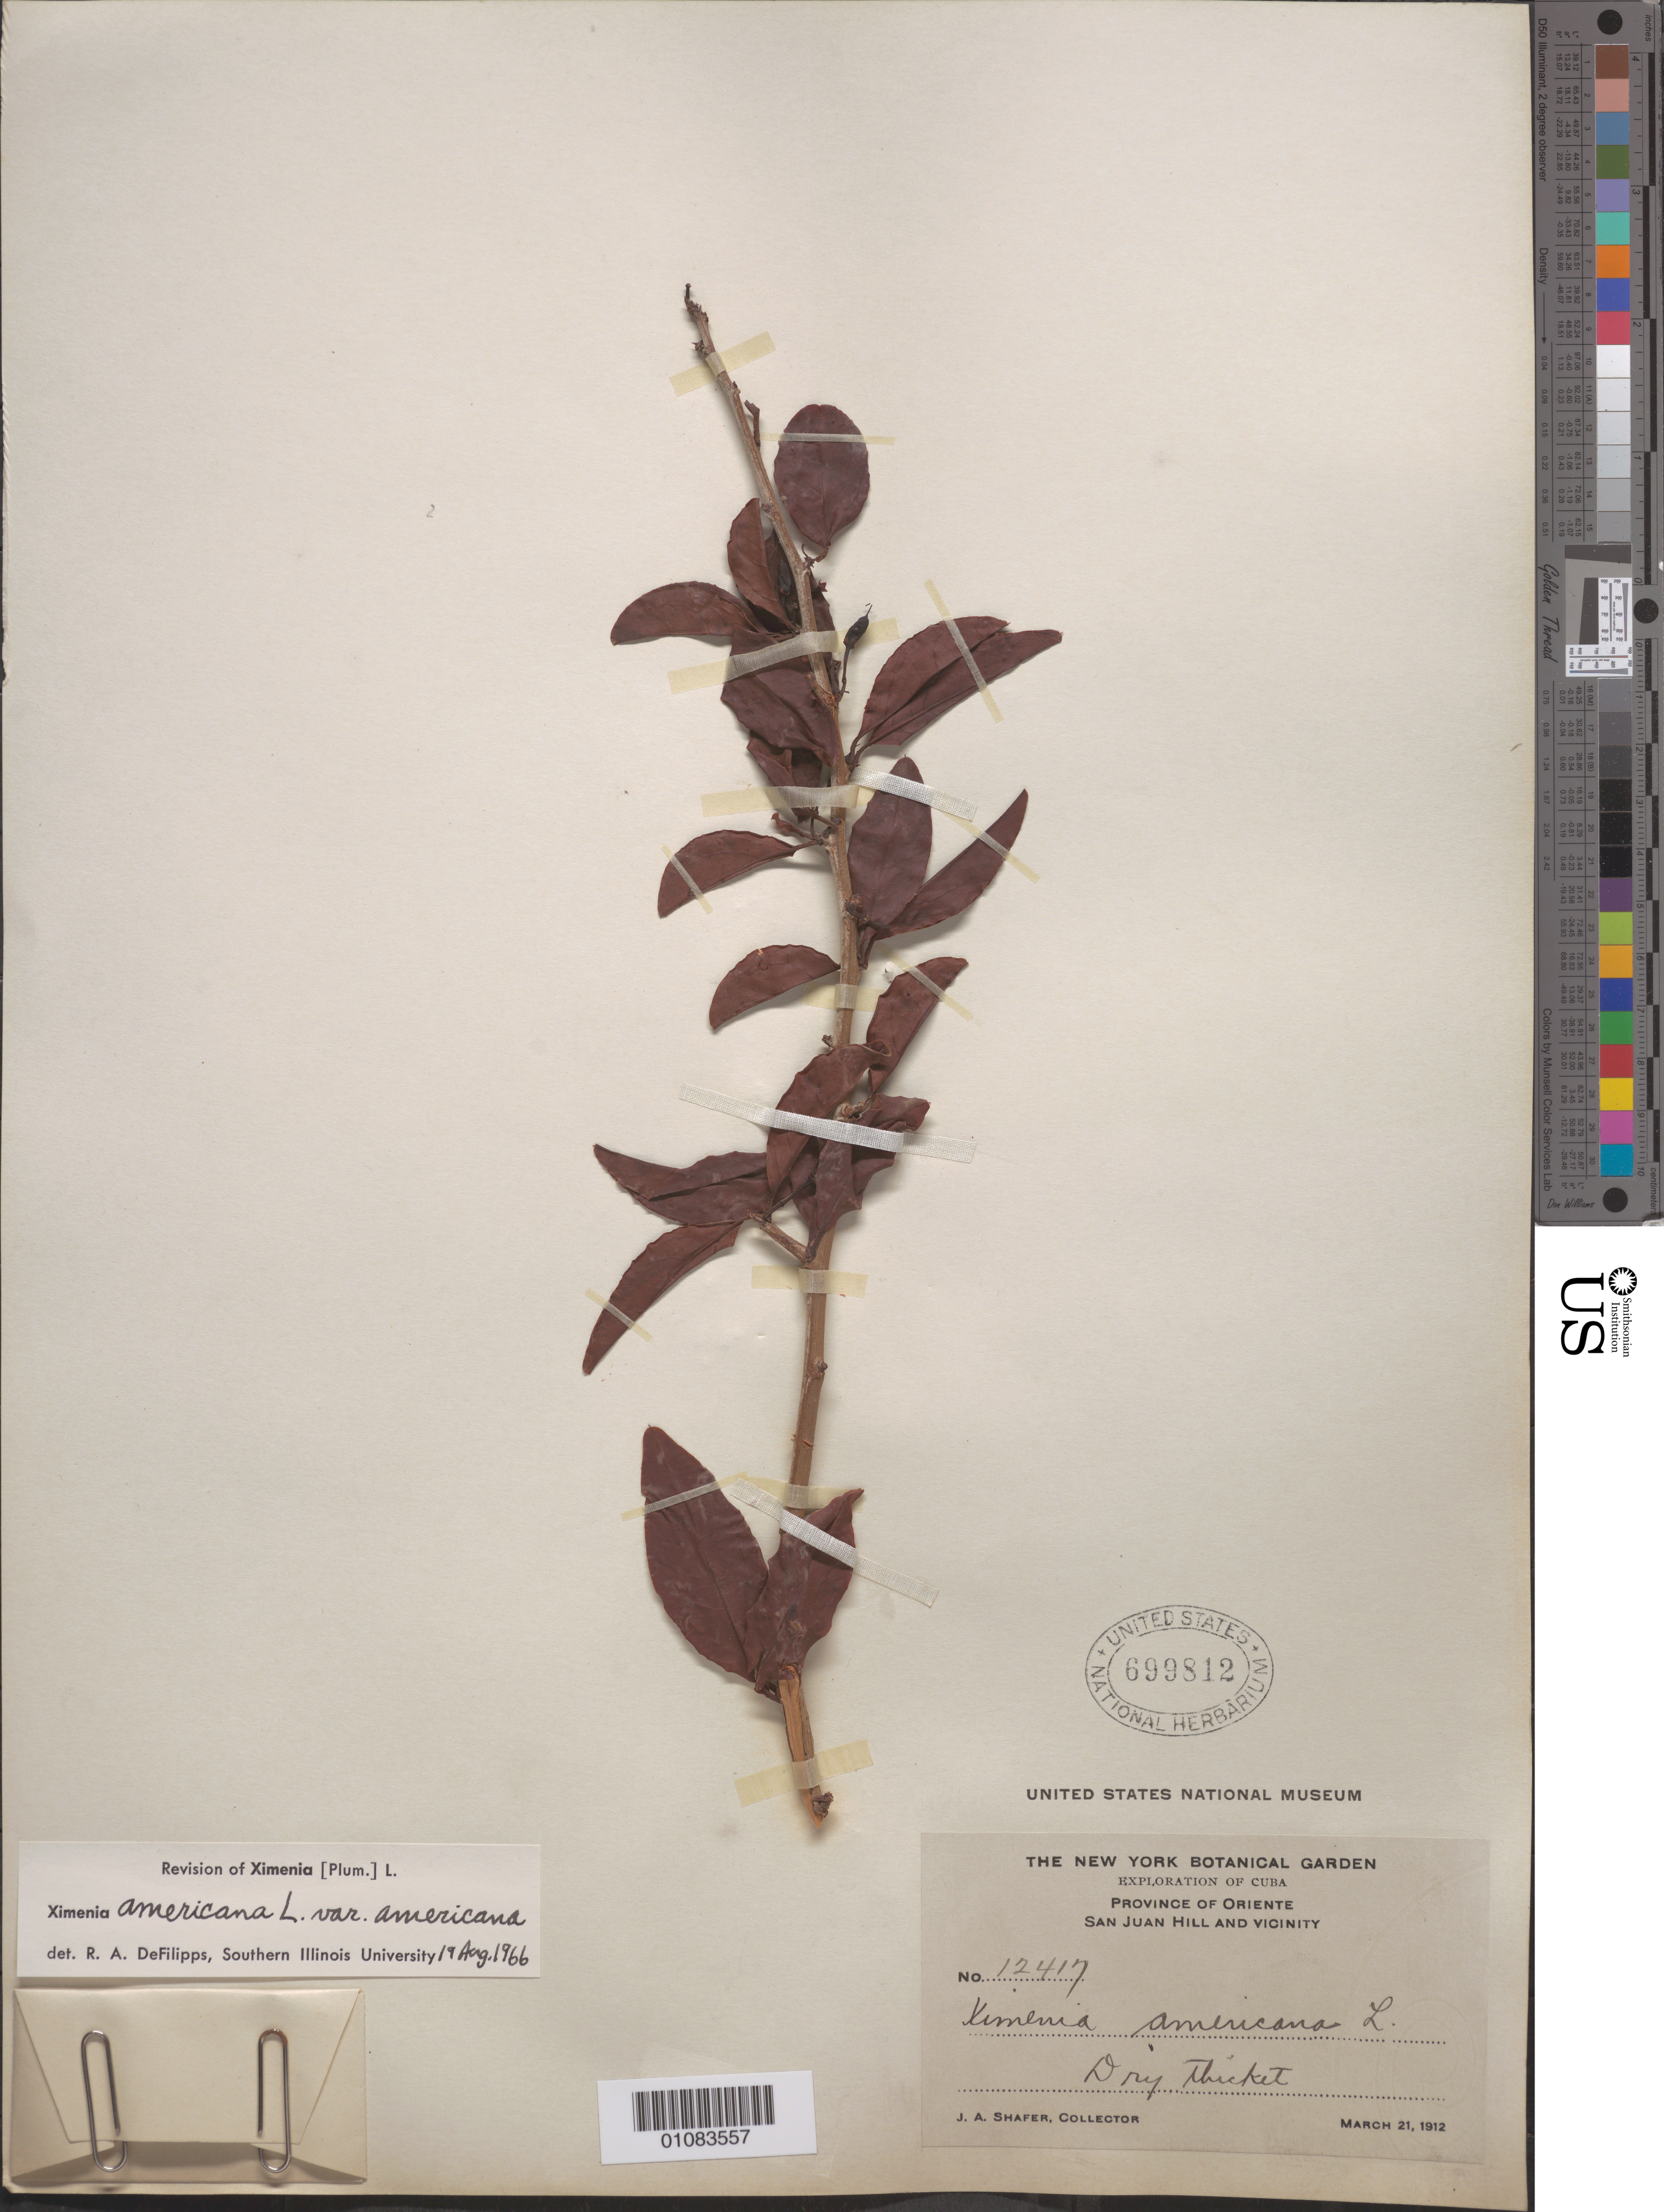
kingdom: Plantae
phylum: Tracheophyta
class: Magnoliopsida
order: Santalales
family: Ximeniaceae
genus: Ximenia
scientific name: Ximenia americana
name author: L.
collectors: J. A. Shafer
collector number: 12417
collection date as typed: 21 Mar 1912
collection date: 1912-03-21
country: Cuba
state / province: Santiago de Cuba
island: Cuba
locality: Province of Oriente, San Juan Hill and vicinity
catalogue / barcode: US 699812